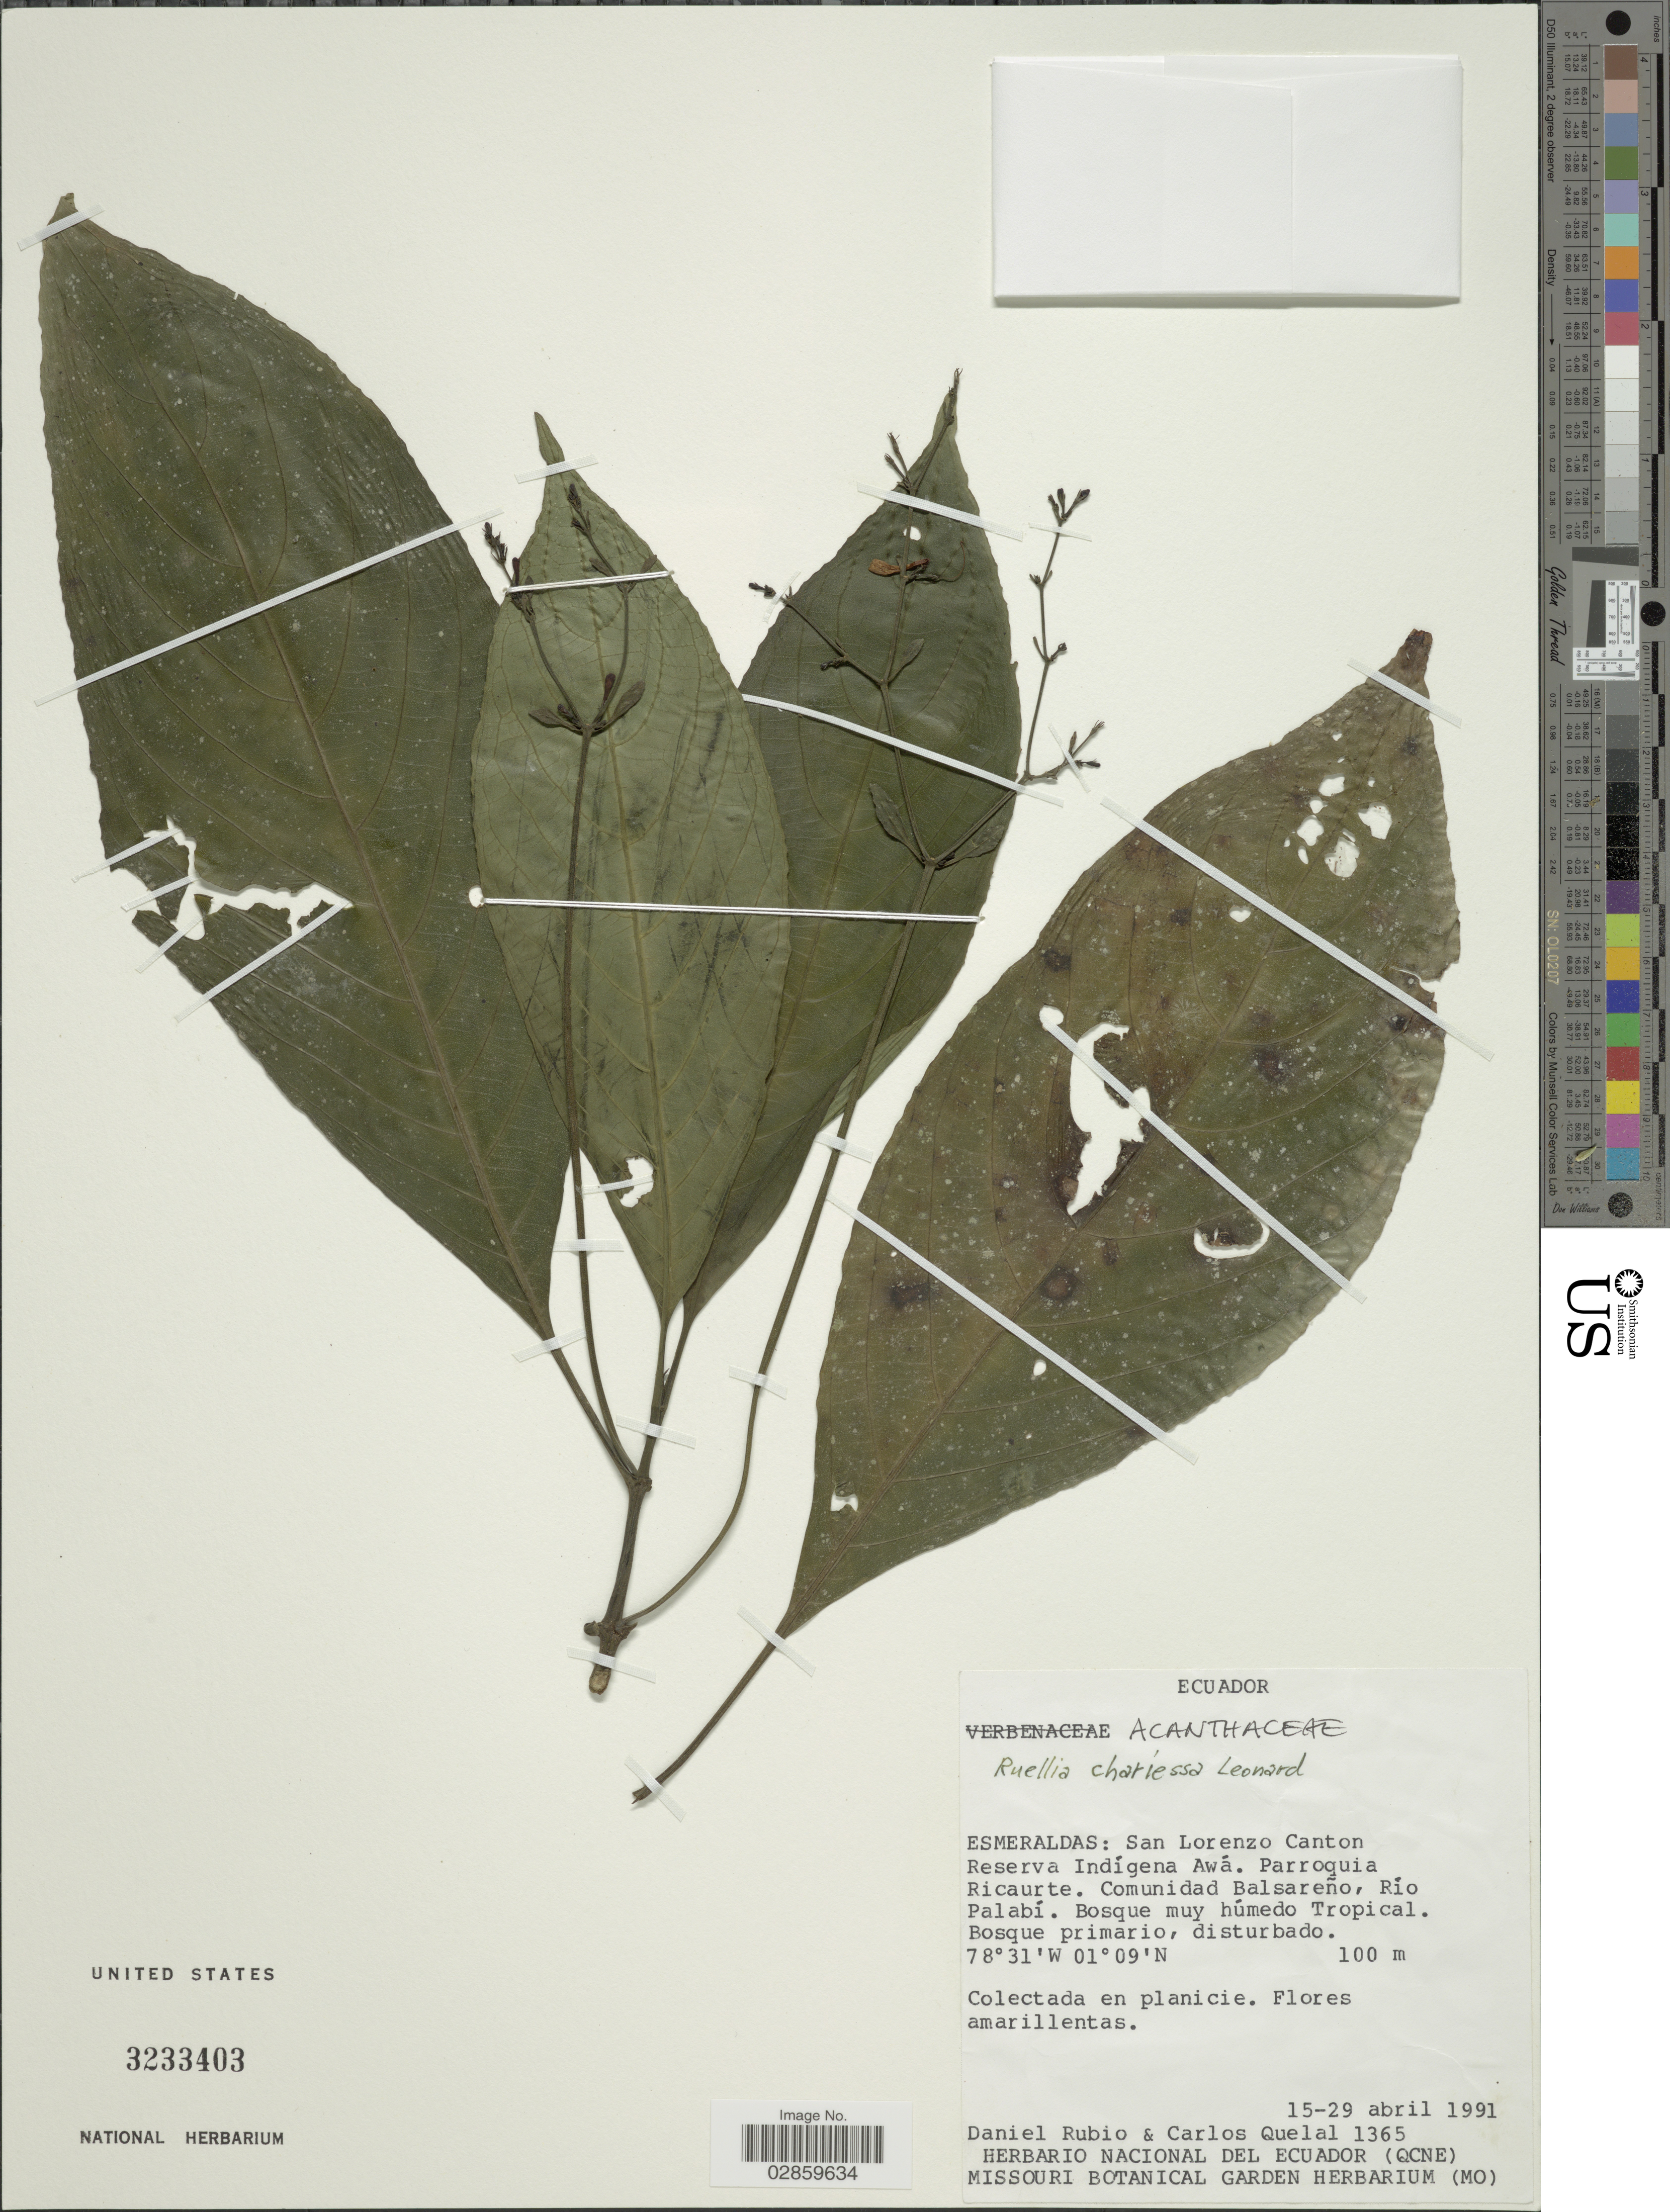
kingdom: Plantae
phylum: Tracheophyta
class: Magnoliopsida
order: Lamiales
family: Acanthaceae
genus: Ruellia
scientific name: Ruellia chariessa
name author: Leonard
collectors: D. Rubio & C. Quelal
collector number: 1365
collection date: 1991-04-15/1991-04-29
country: Ecuador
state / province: Esmeraldas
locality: San Lorenzo Canton Reserva Indígena Awá. Parroquia Ricaurte. Comunidad Balsareño, Río Palabí.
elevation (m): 100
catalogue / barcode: US 3233403